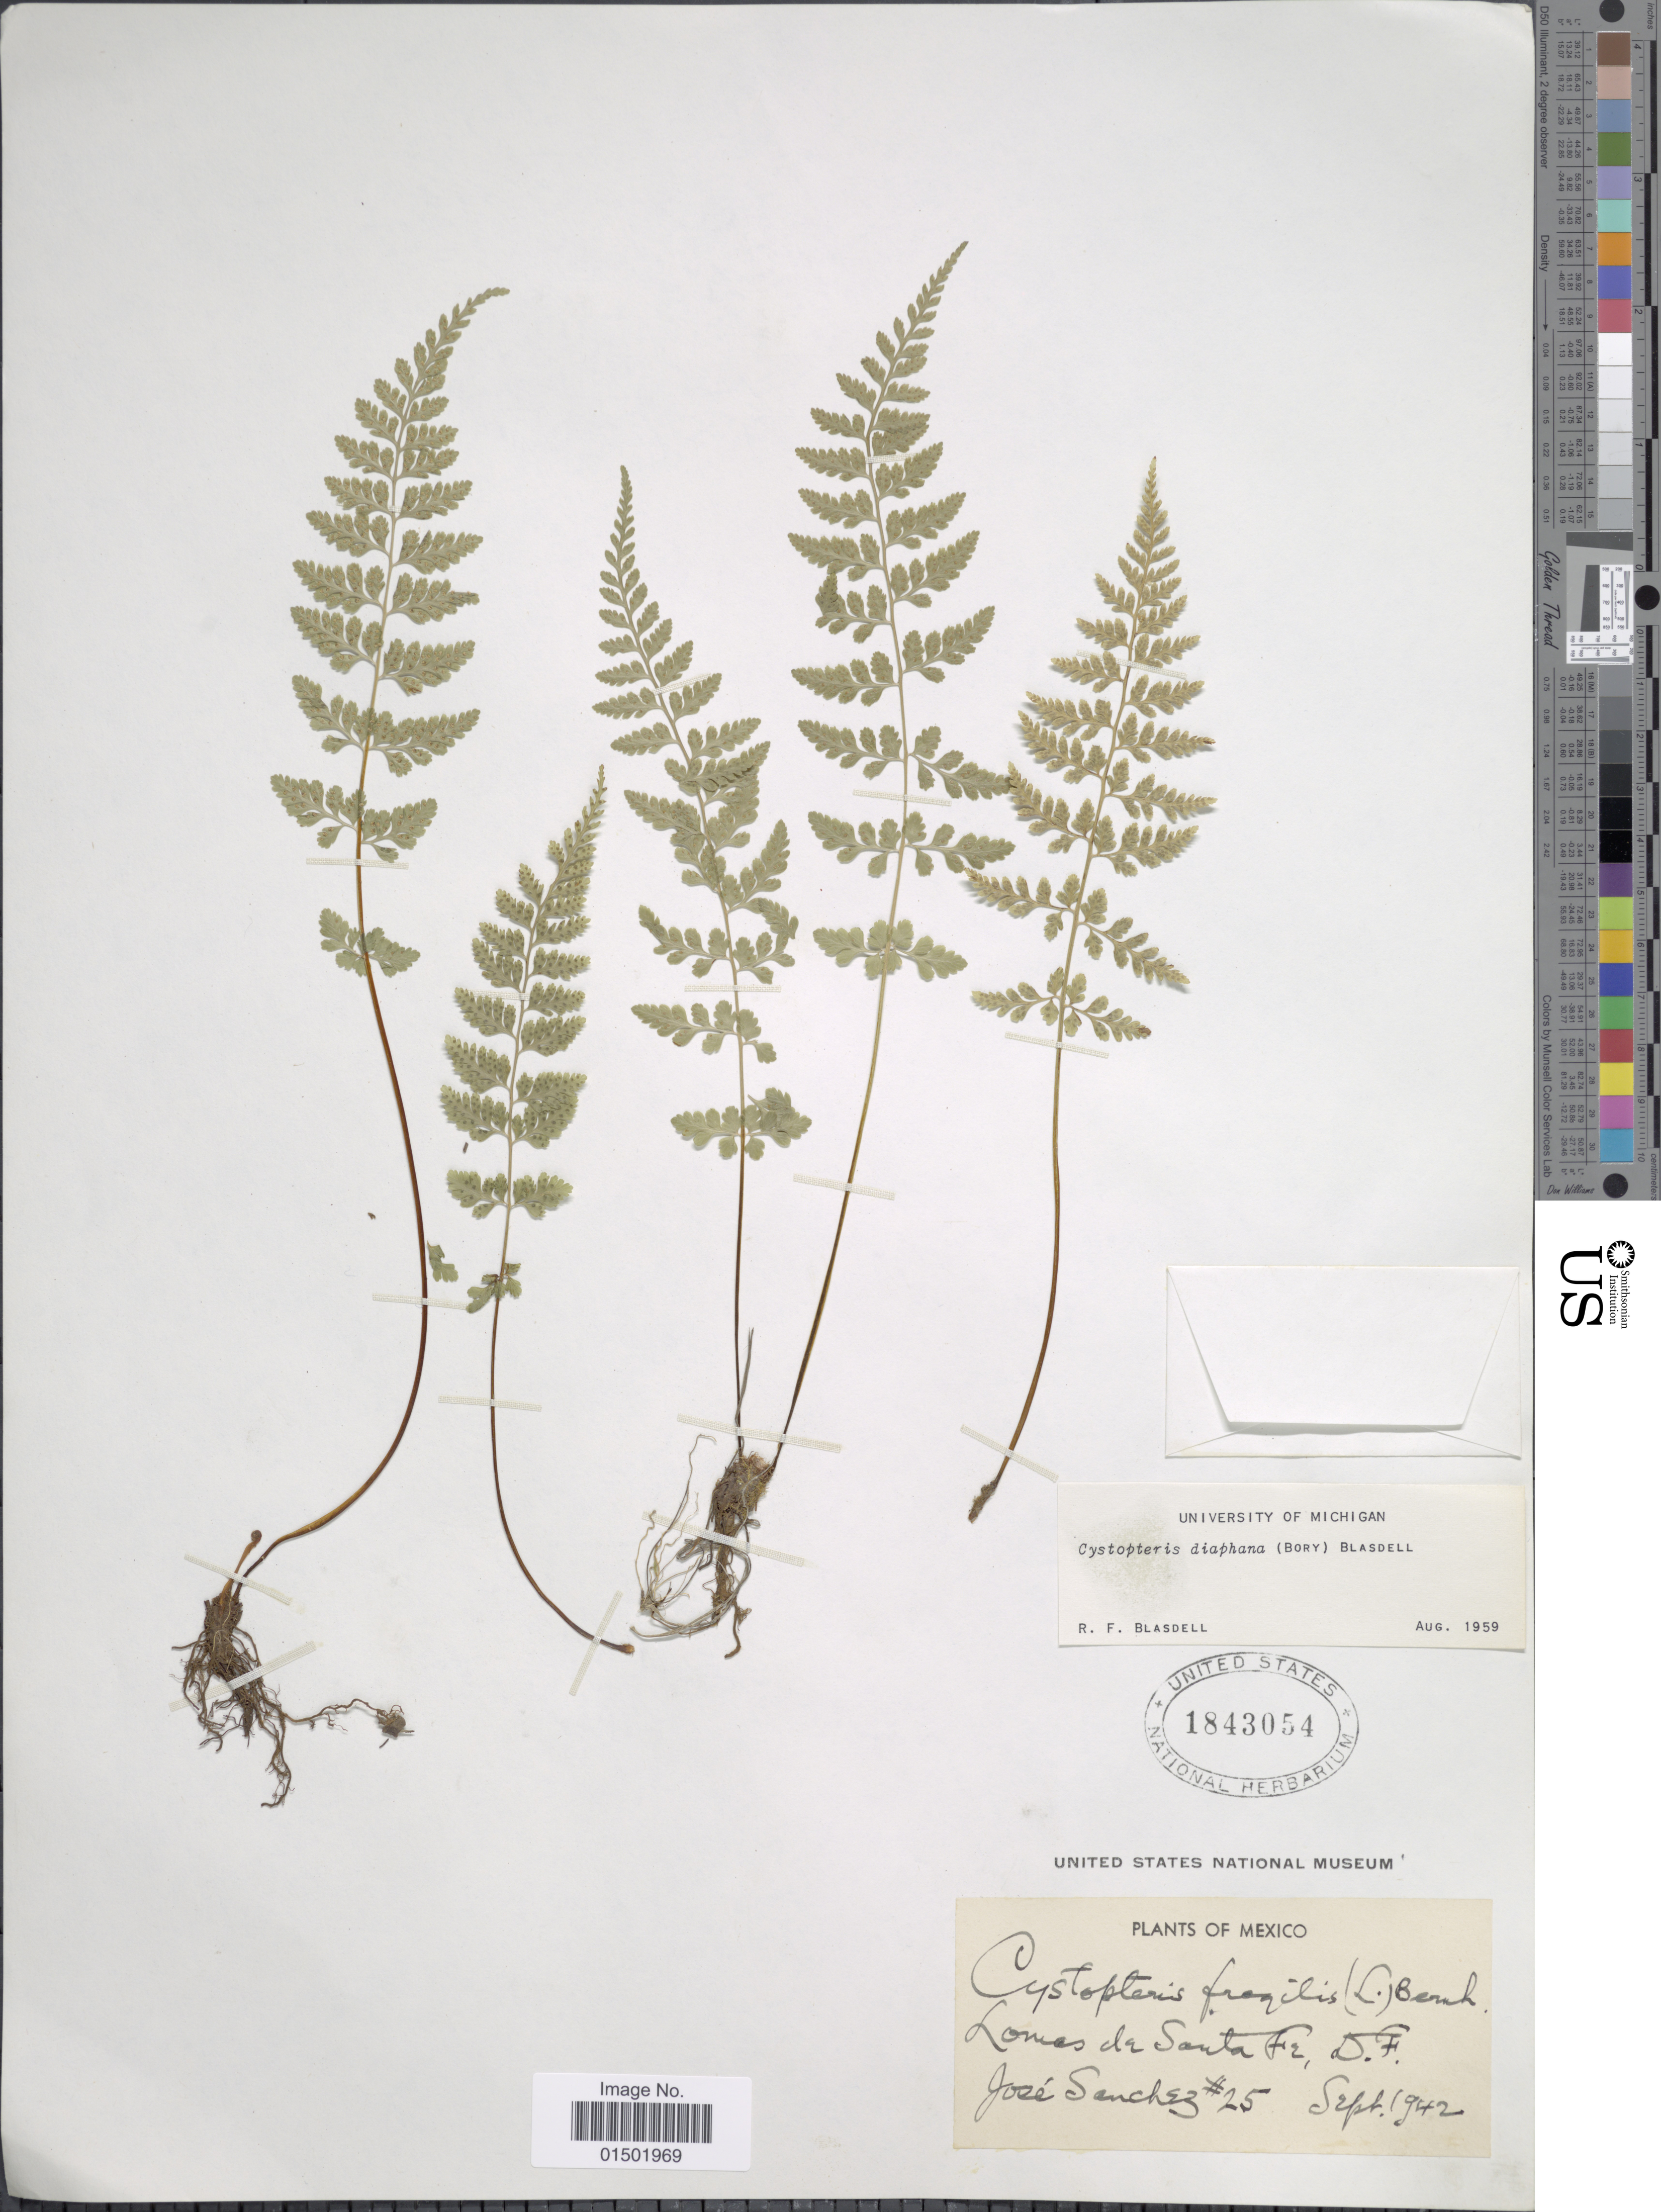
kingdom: Plantae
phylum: Tracheophyta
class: Polypodiopsida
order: Polypodiales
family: Cystopteridaceae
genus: Cystopteris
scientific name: Cystopteris diaphana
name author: (Bory) Blasdell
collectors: J. Sánchez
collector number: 25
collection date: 1942-09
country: Mexico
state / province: Distrito Federal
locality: Lomas da Santa Fe, D.F.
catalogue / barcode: US 1843054